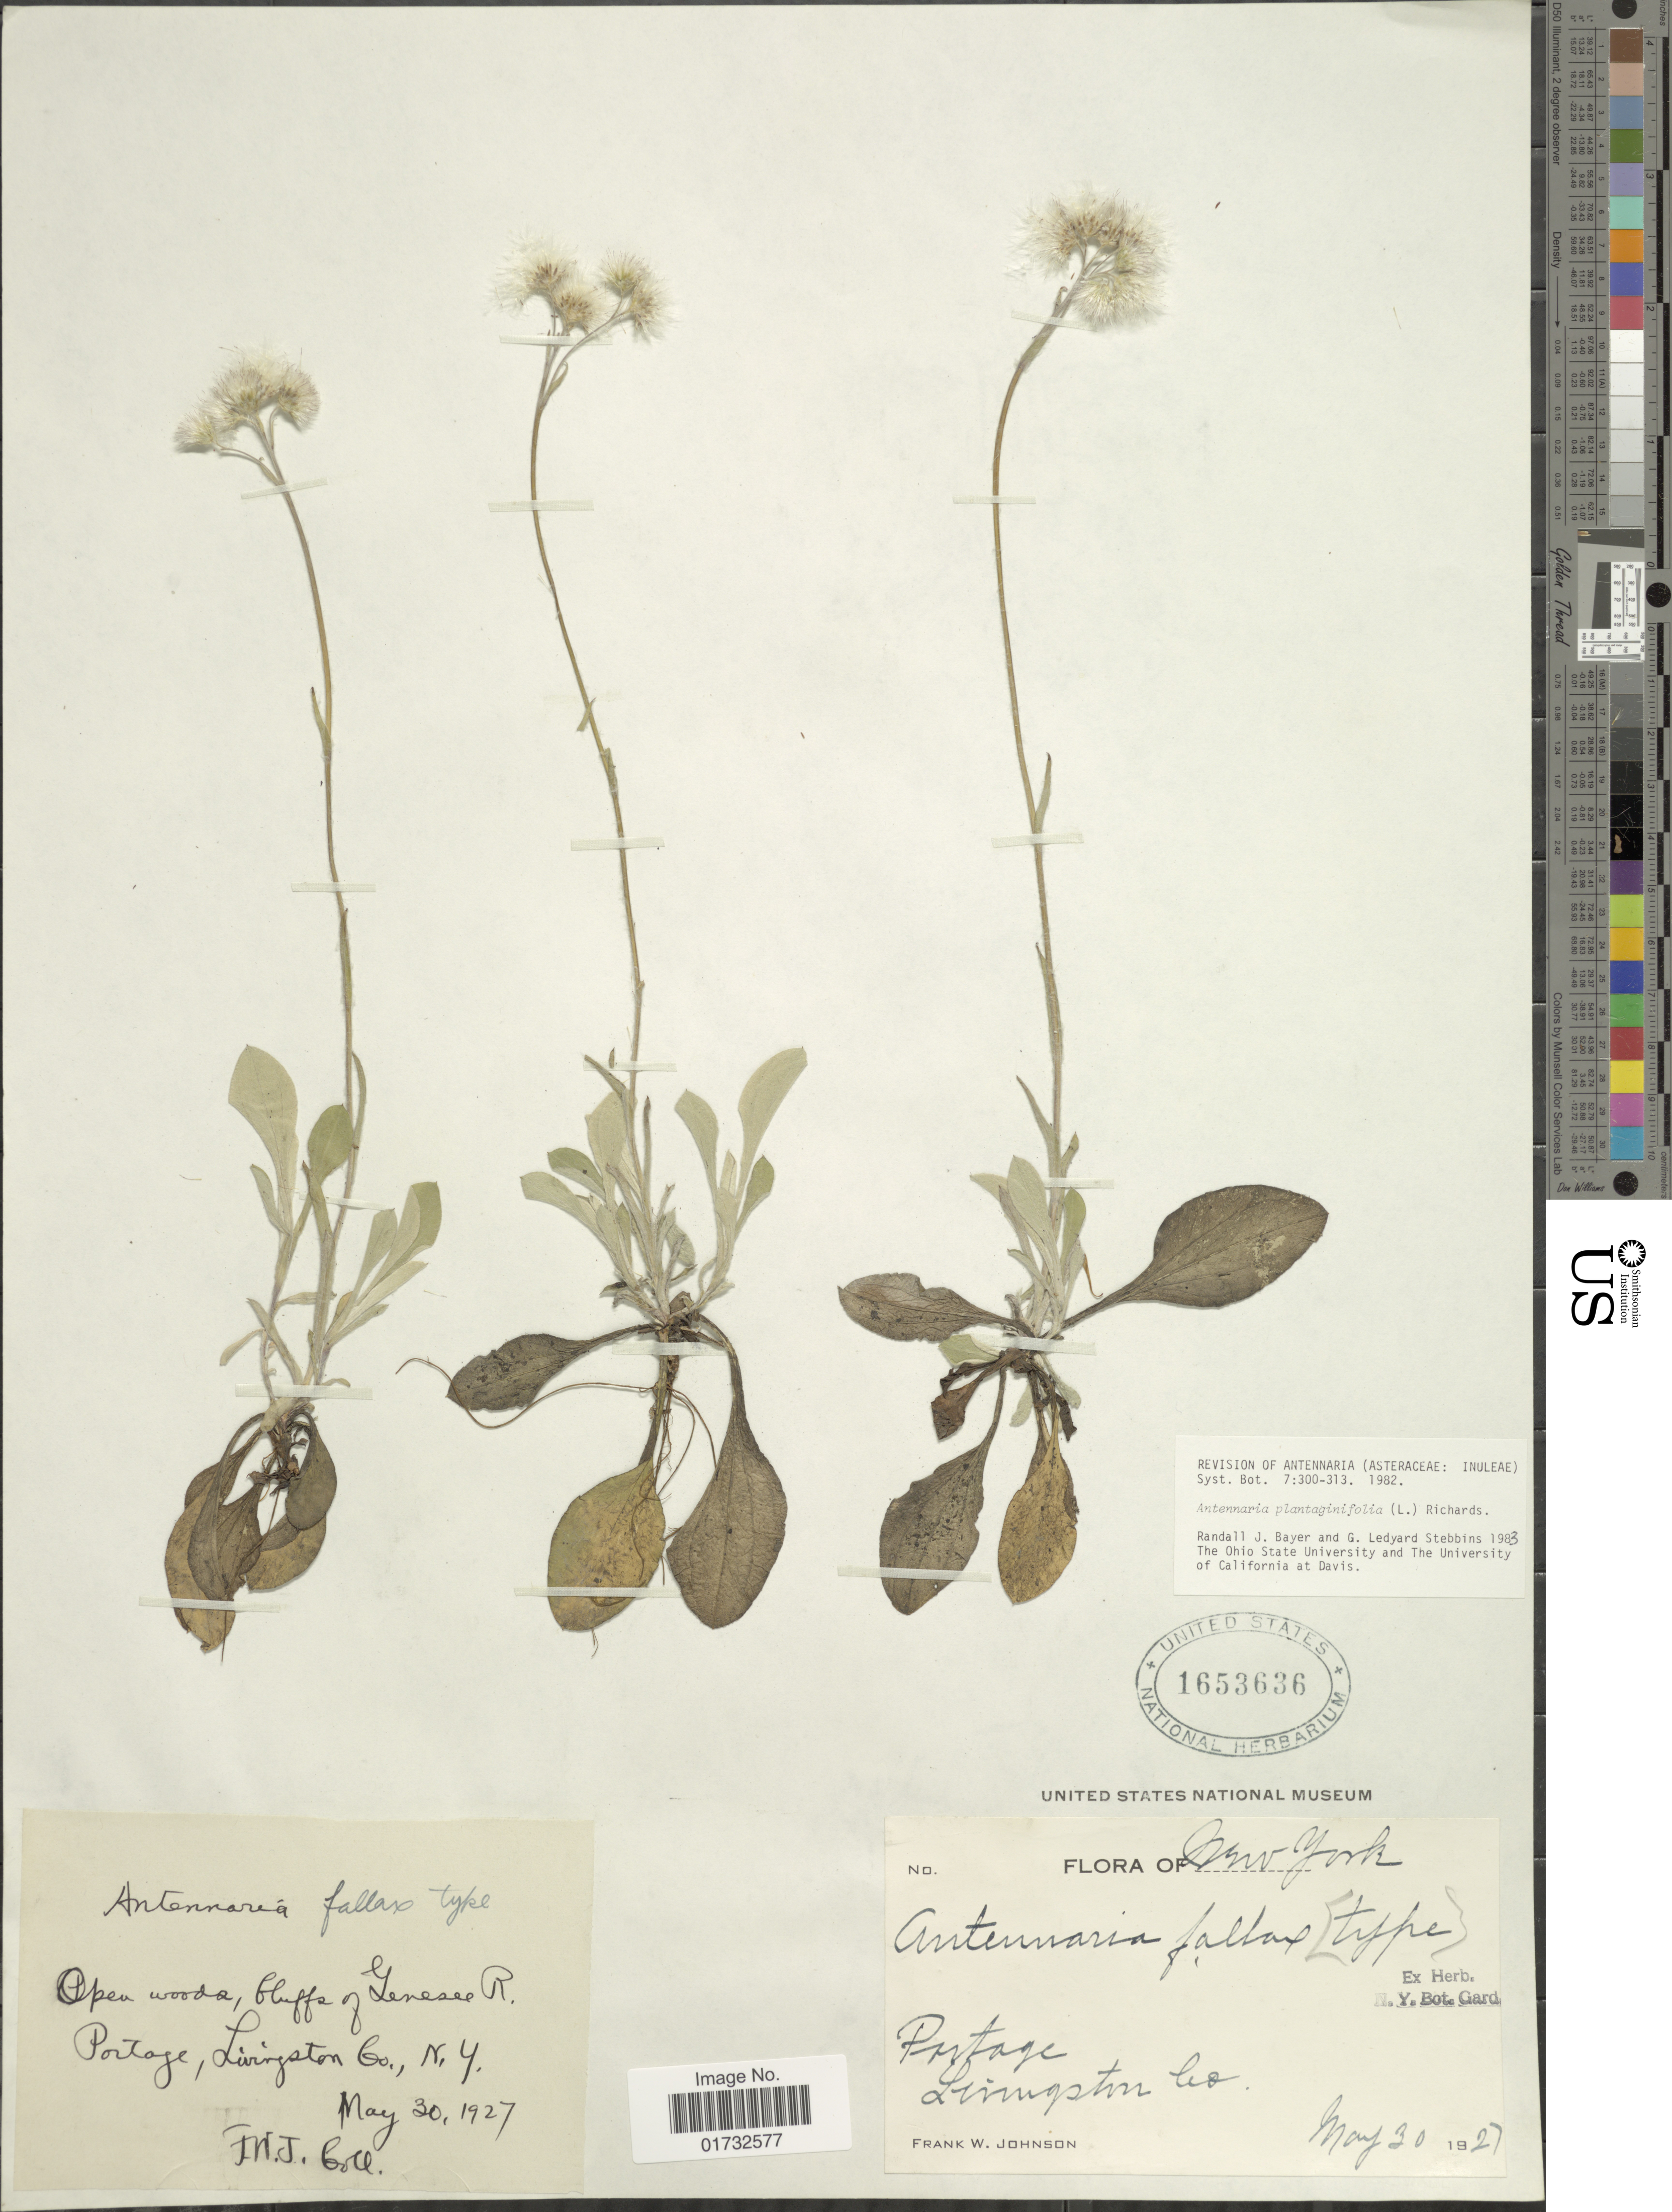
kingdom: Plantae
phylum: Tracheophyta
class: Magnoliopsida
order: Asterales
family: Asteraceae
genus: Antennaria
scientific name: Antennaria plantaginifolia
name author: (L.) Richardson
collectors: F. W. Johnson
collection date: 1927-05-30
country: United States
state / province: New York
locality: Portage, Livingston Co.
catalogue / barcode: US 1653636